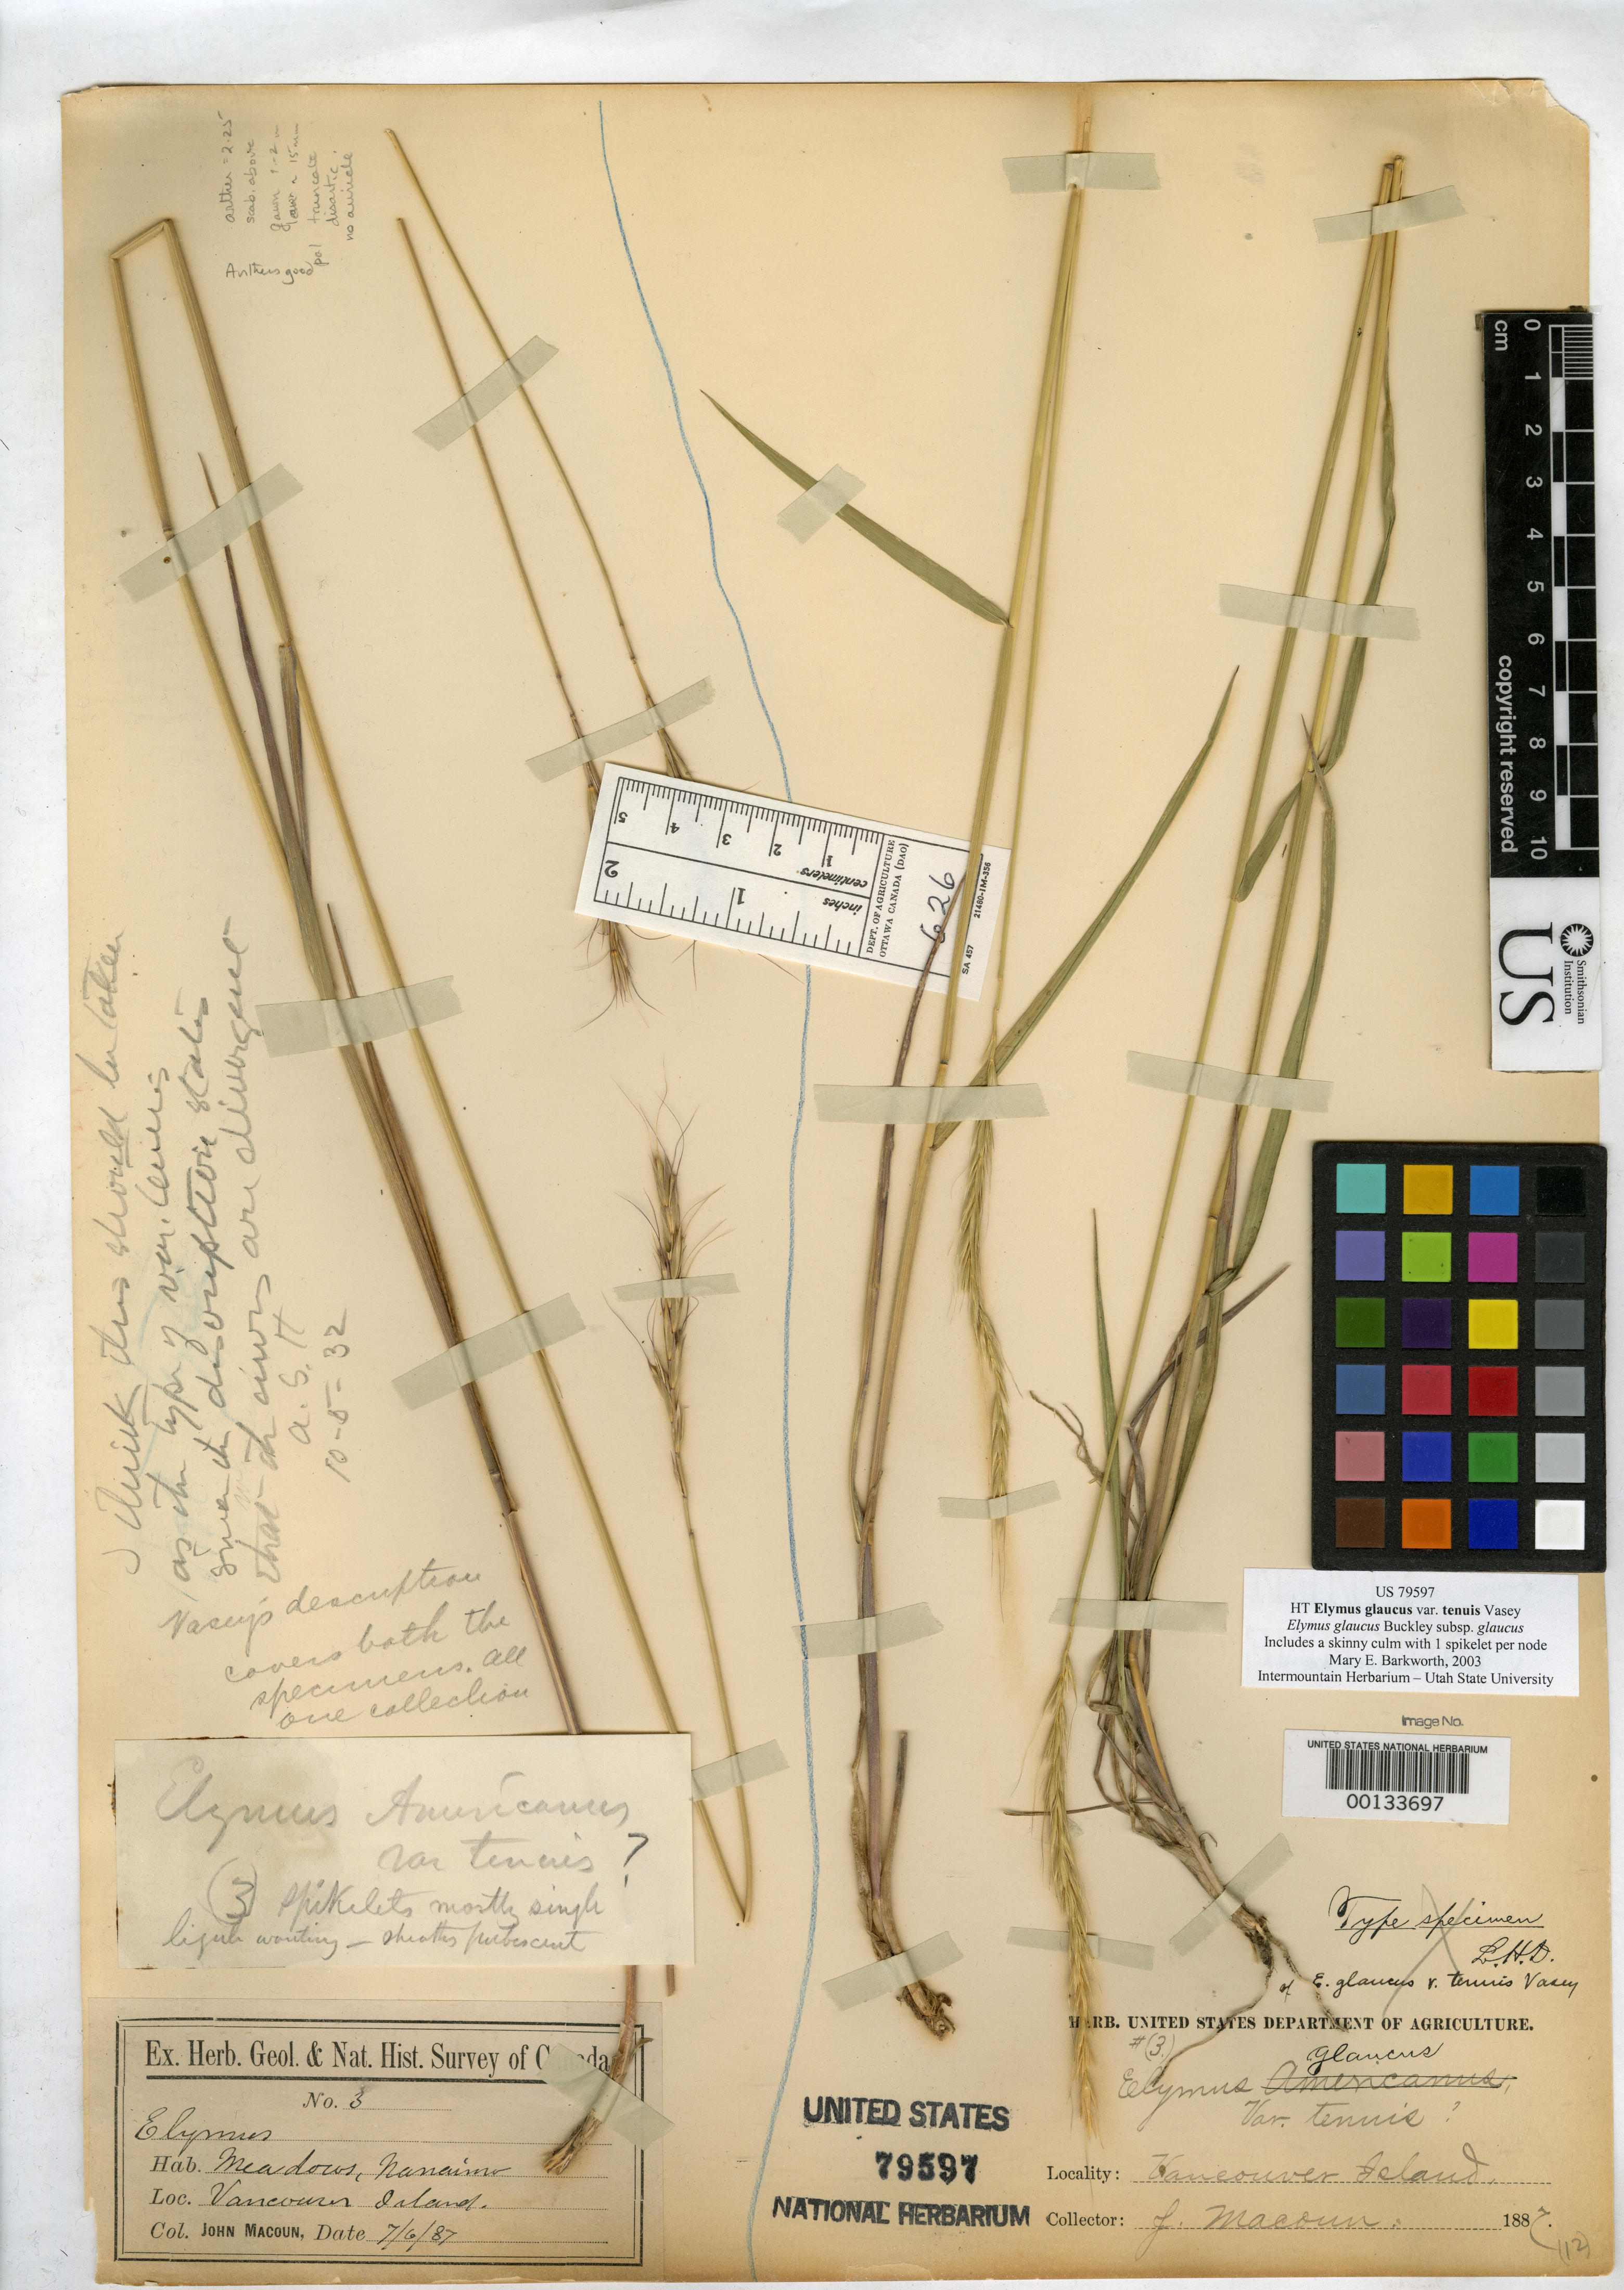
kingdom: Plantae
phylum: Tracheophyta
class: Liliopsida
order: Poales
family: Poaceae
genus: Elymus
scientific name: Elymus glaucus var. tenuis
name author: Vasey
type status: Holotype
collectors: J. Macoun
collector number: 3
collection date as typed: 1887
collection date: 1887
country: Canada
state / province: British Columbia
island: Vancouver Island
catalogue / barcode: US 79597